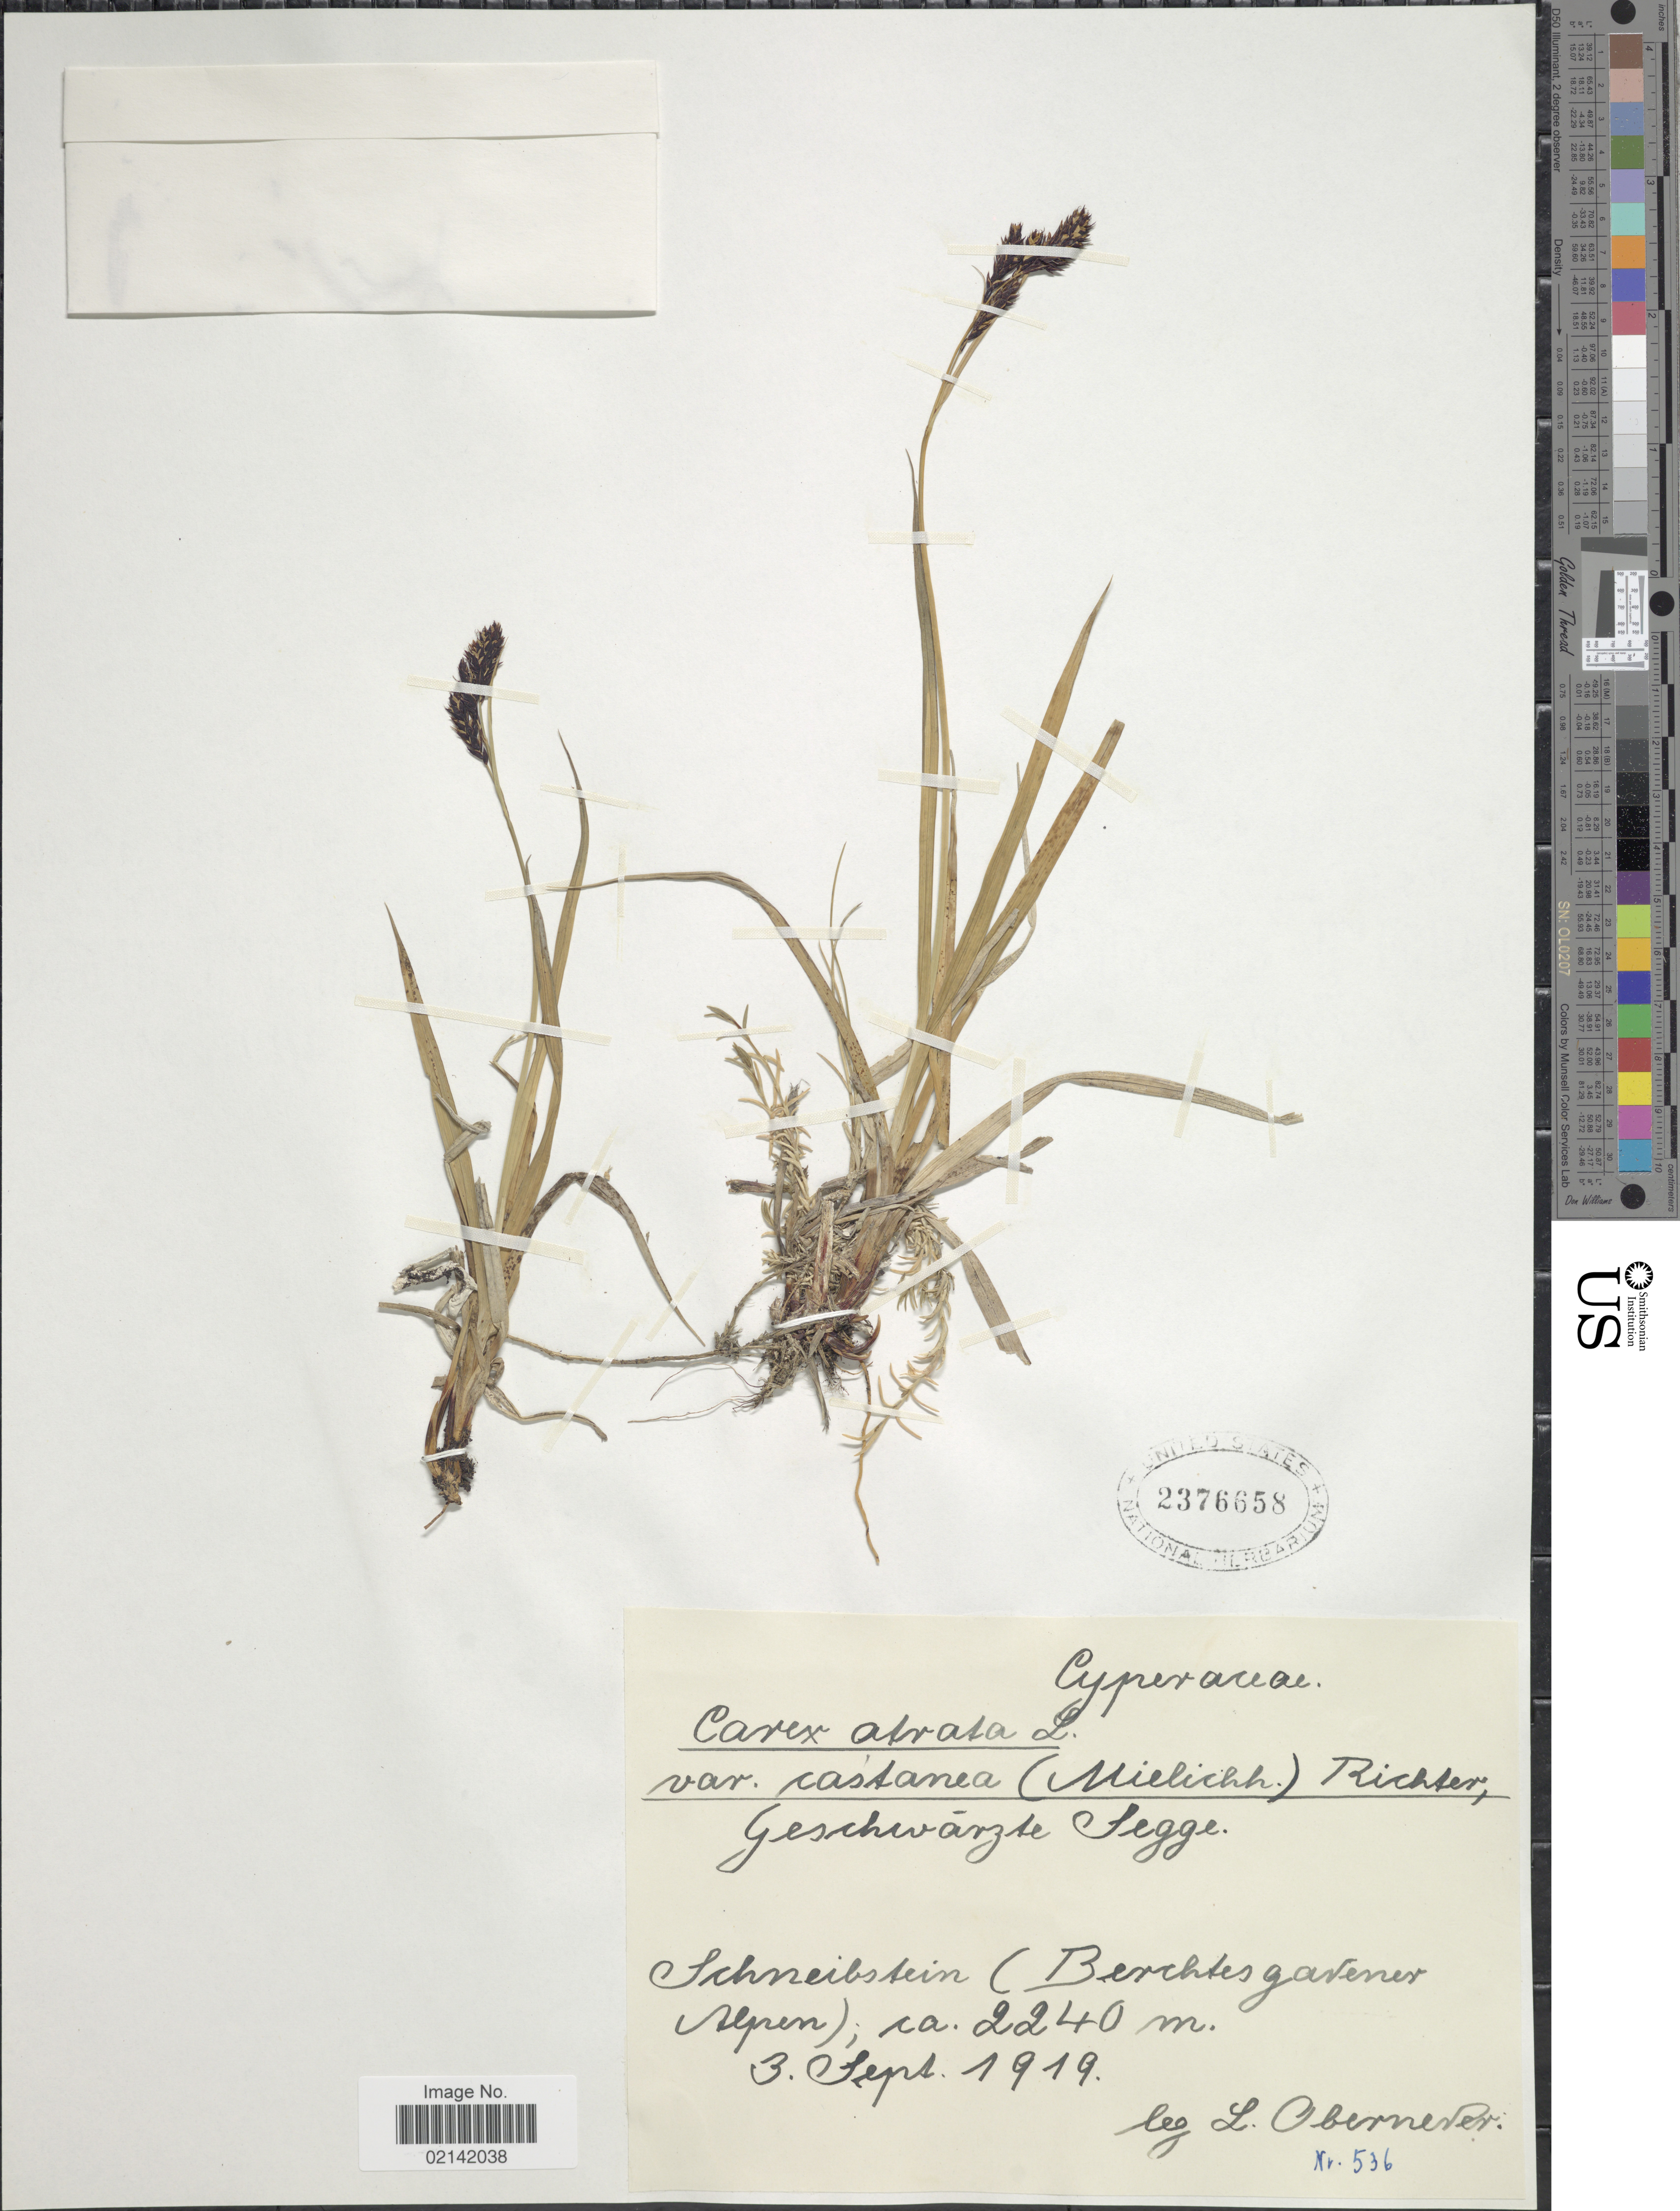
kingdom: Plantae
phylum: Tracheophyta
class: Liliopsida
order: Poales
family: Cyperaceae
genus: Carex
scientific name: Carex atrata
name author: L.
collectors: L. Oberneder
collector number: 536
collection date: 1919-09-03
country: Austria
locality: Schneibstein (Berchtes gavener Alpen)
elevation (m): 2240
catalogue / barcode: US 2376658